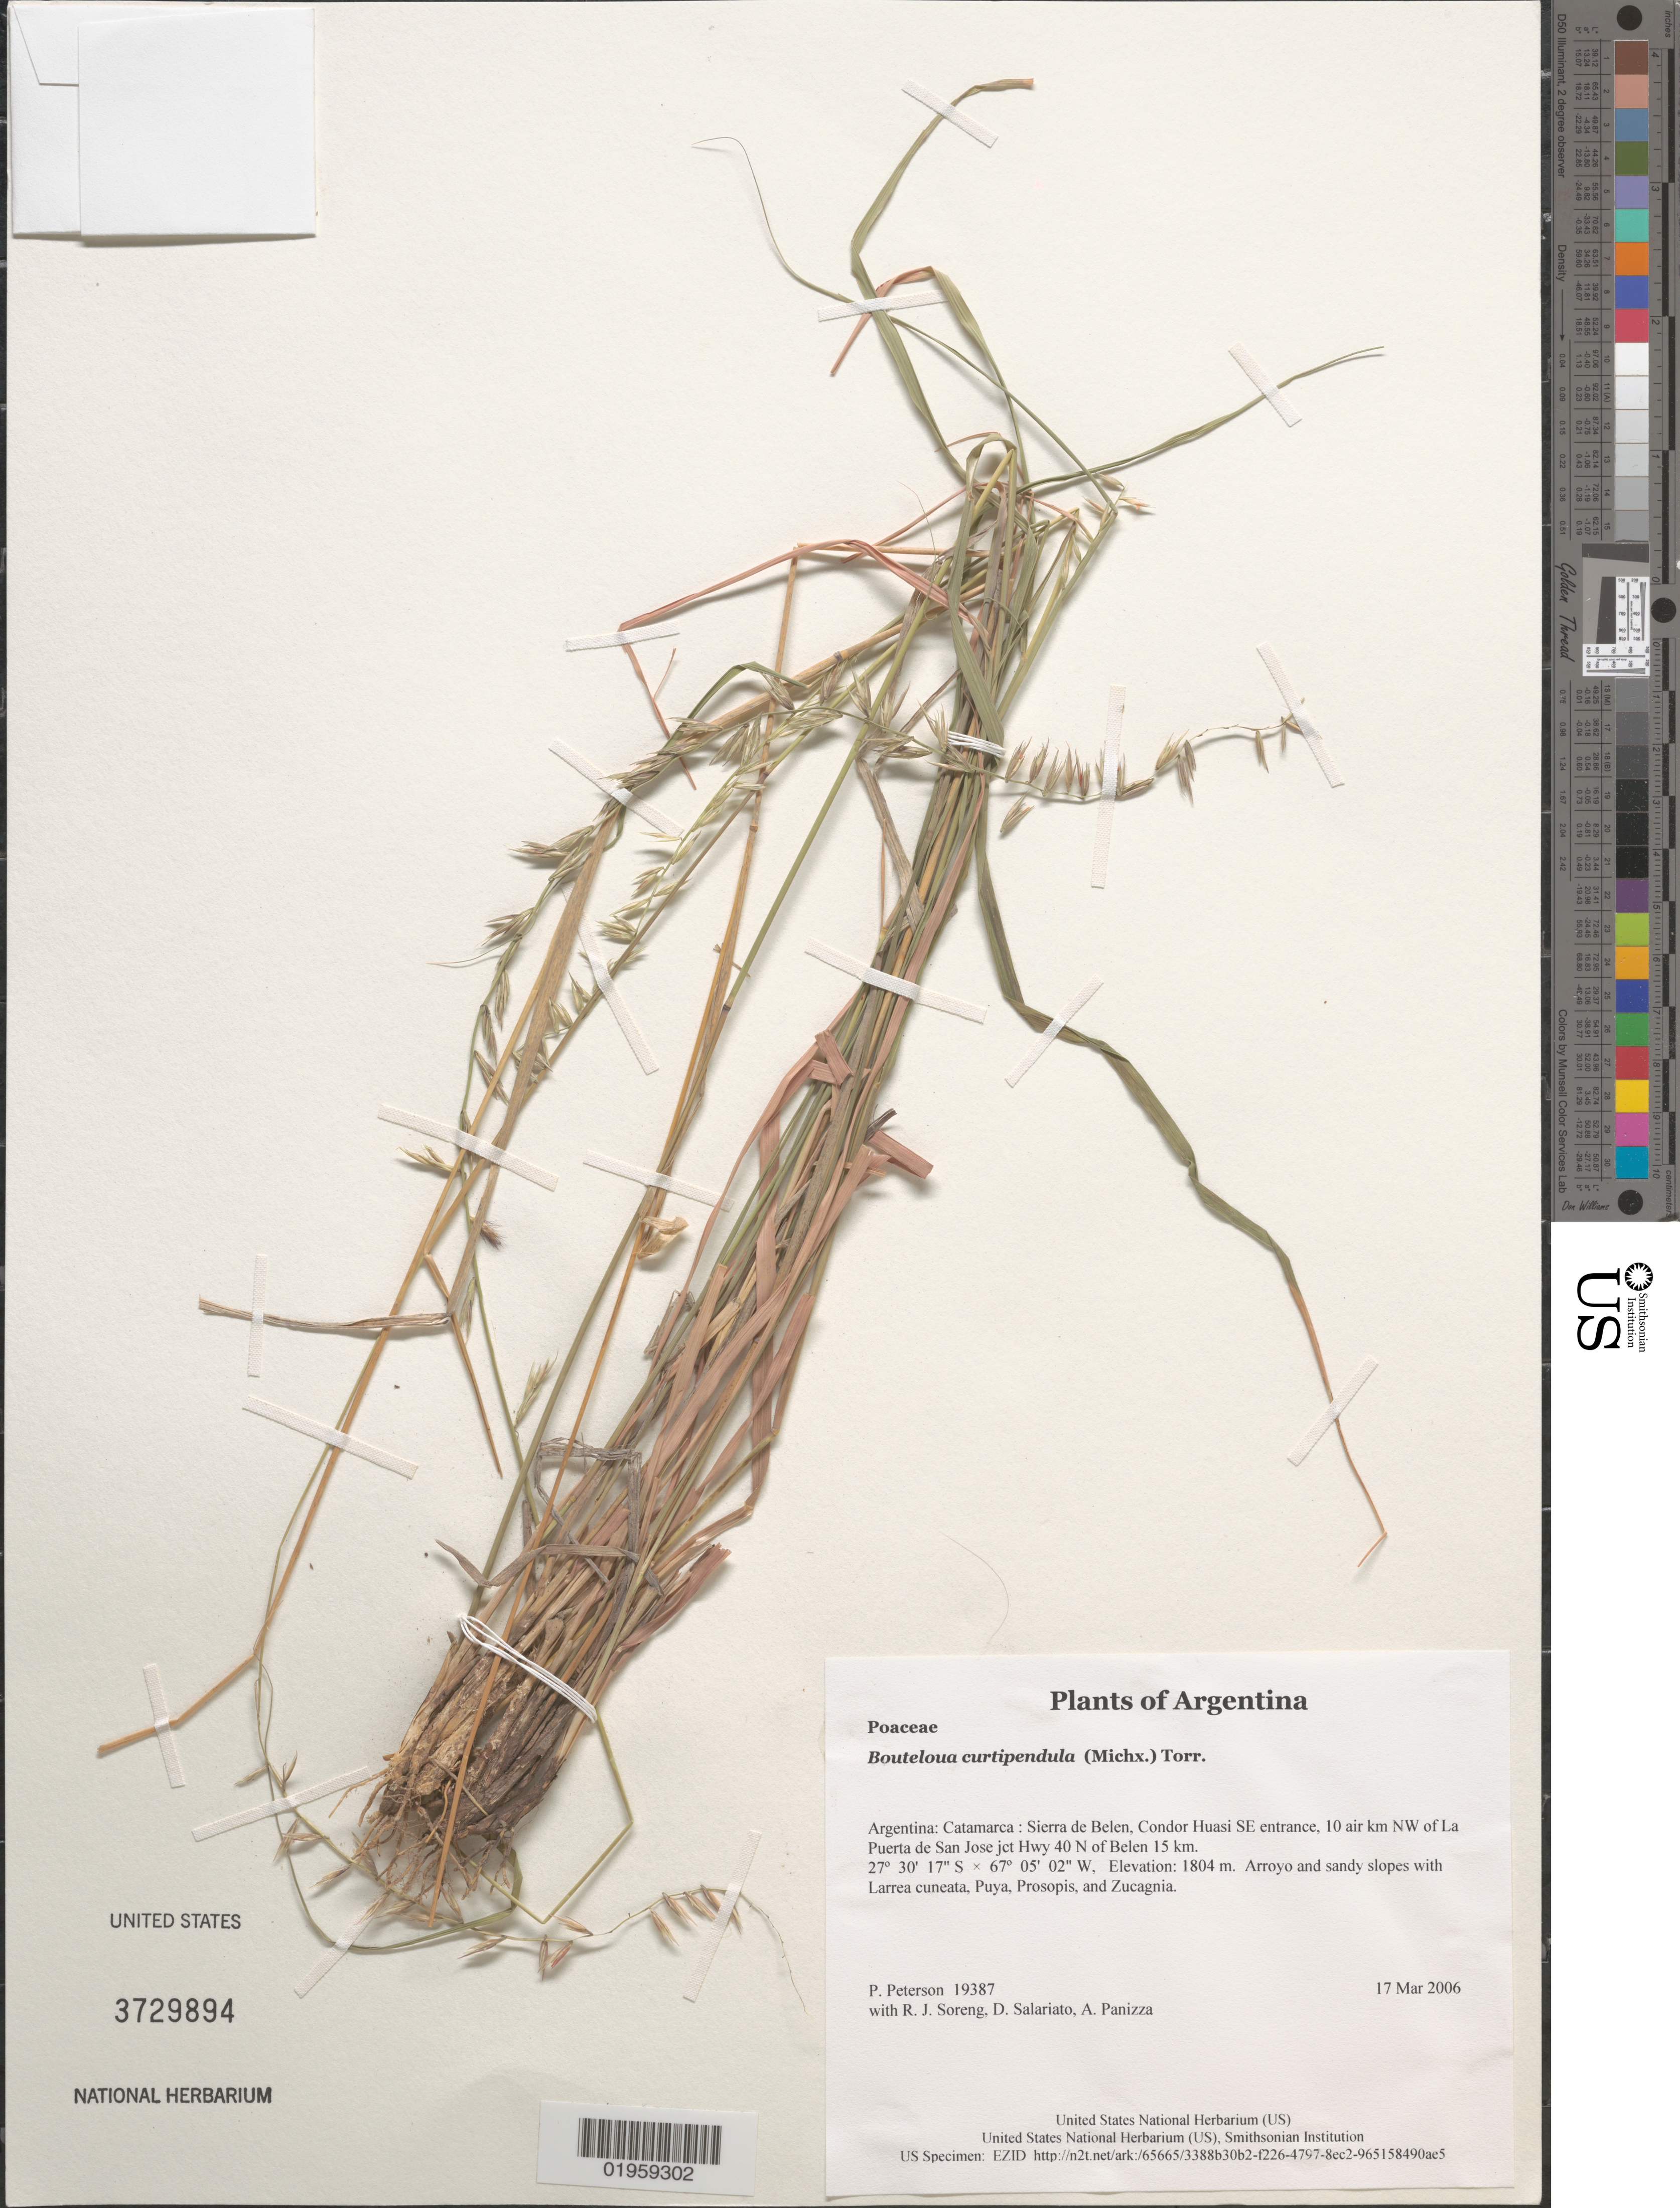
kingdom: Plantae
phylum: Tracheophyta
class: Liliopsida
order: Poales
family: Poaceae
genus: Bouteloua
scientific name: Bouteloua curtipendula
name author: (Michx.) Torr.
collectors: P. M. Peterson, R. J. Soreng, D. Salariato & A. Panizza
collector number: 19387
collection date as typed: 17 Mar 2006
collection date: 2006-03-17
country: Argentina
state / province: Catamarca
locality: Sierra de Belen, Condor Huasi SE entrance, 10 air km NW of La Puerta de San Jose jct Hwy 40 N of Belen 15 km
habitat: Arroyo and sandy slopes with Larrea cuneata, Puya, Prosopis, and Zucagnia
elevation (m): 1804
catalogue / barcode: US 3729894